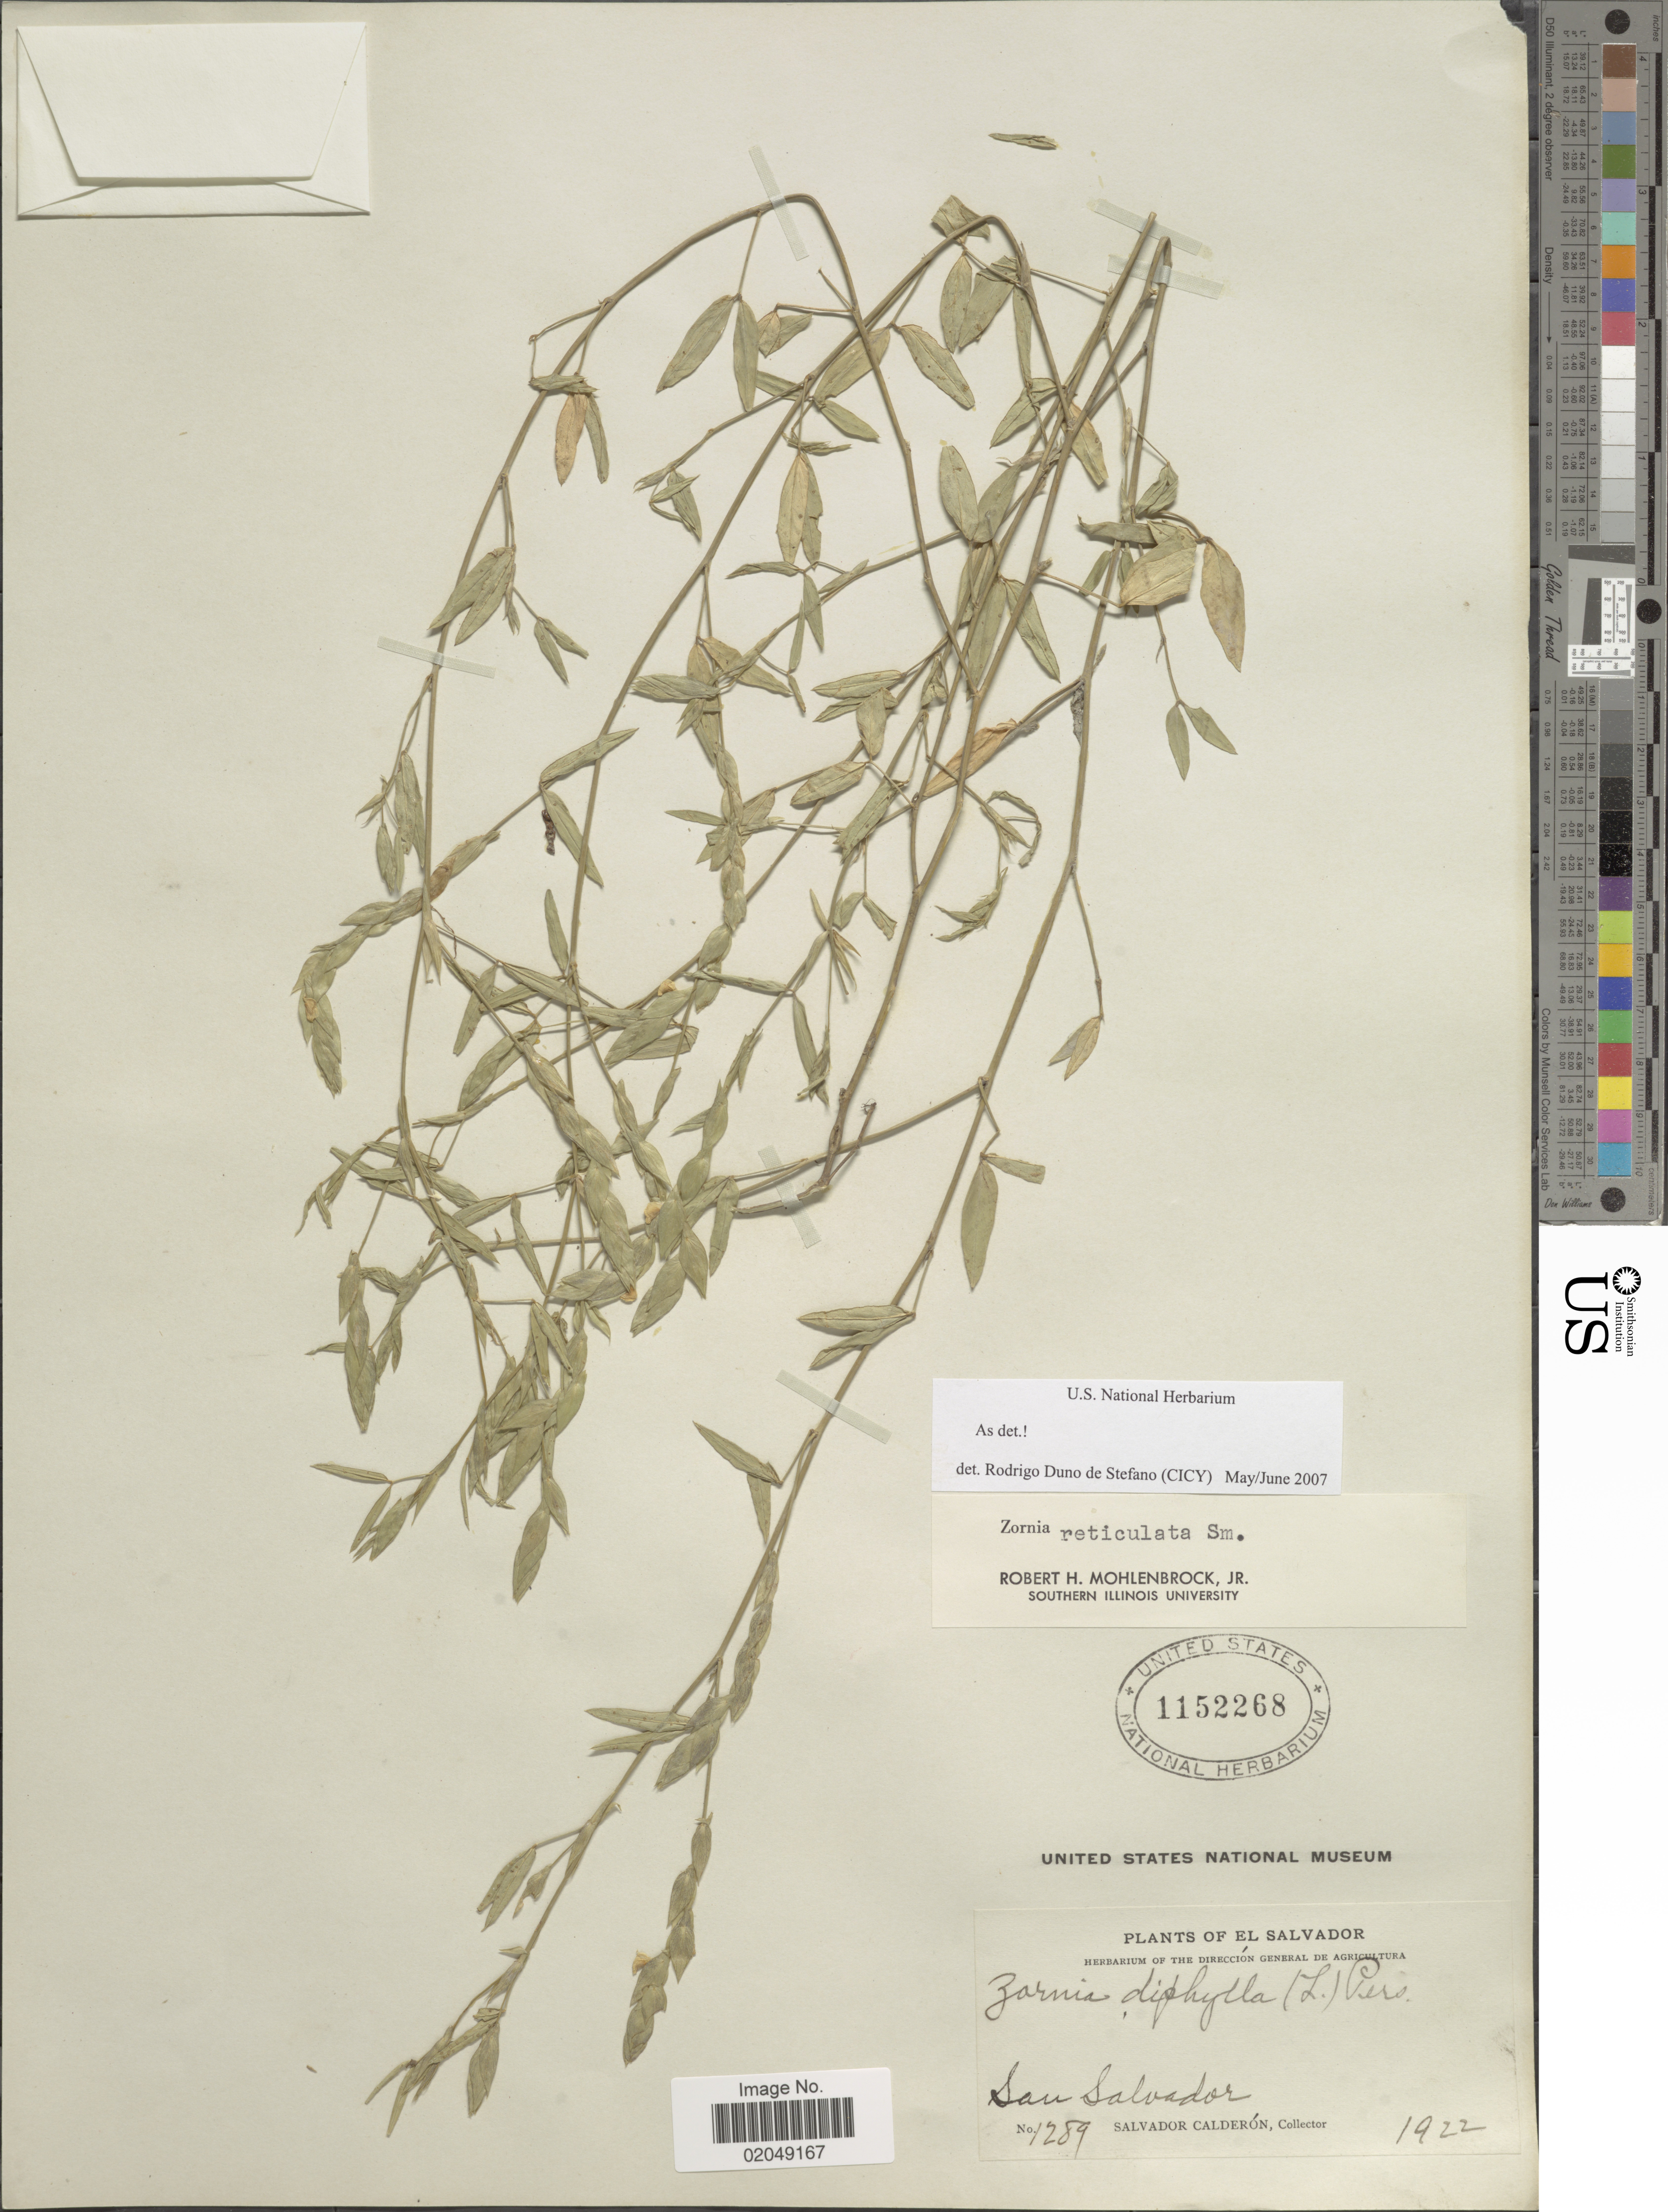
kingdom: Plantae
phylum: Tracheophyta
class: Magnoliopsida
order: Fabales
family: Fabaceae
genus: Zornia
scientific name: Zornia reticulata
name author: Sm.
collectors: S. Calderón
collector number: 1289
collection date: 1922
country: El Salvador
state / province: San Salvador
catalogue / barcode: US 1152268